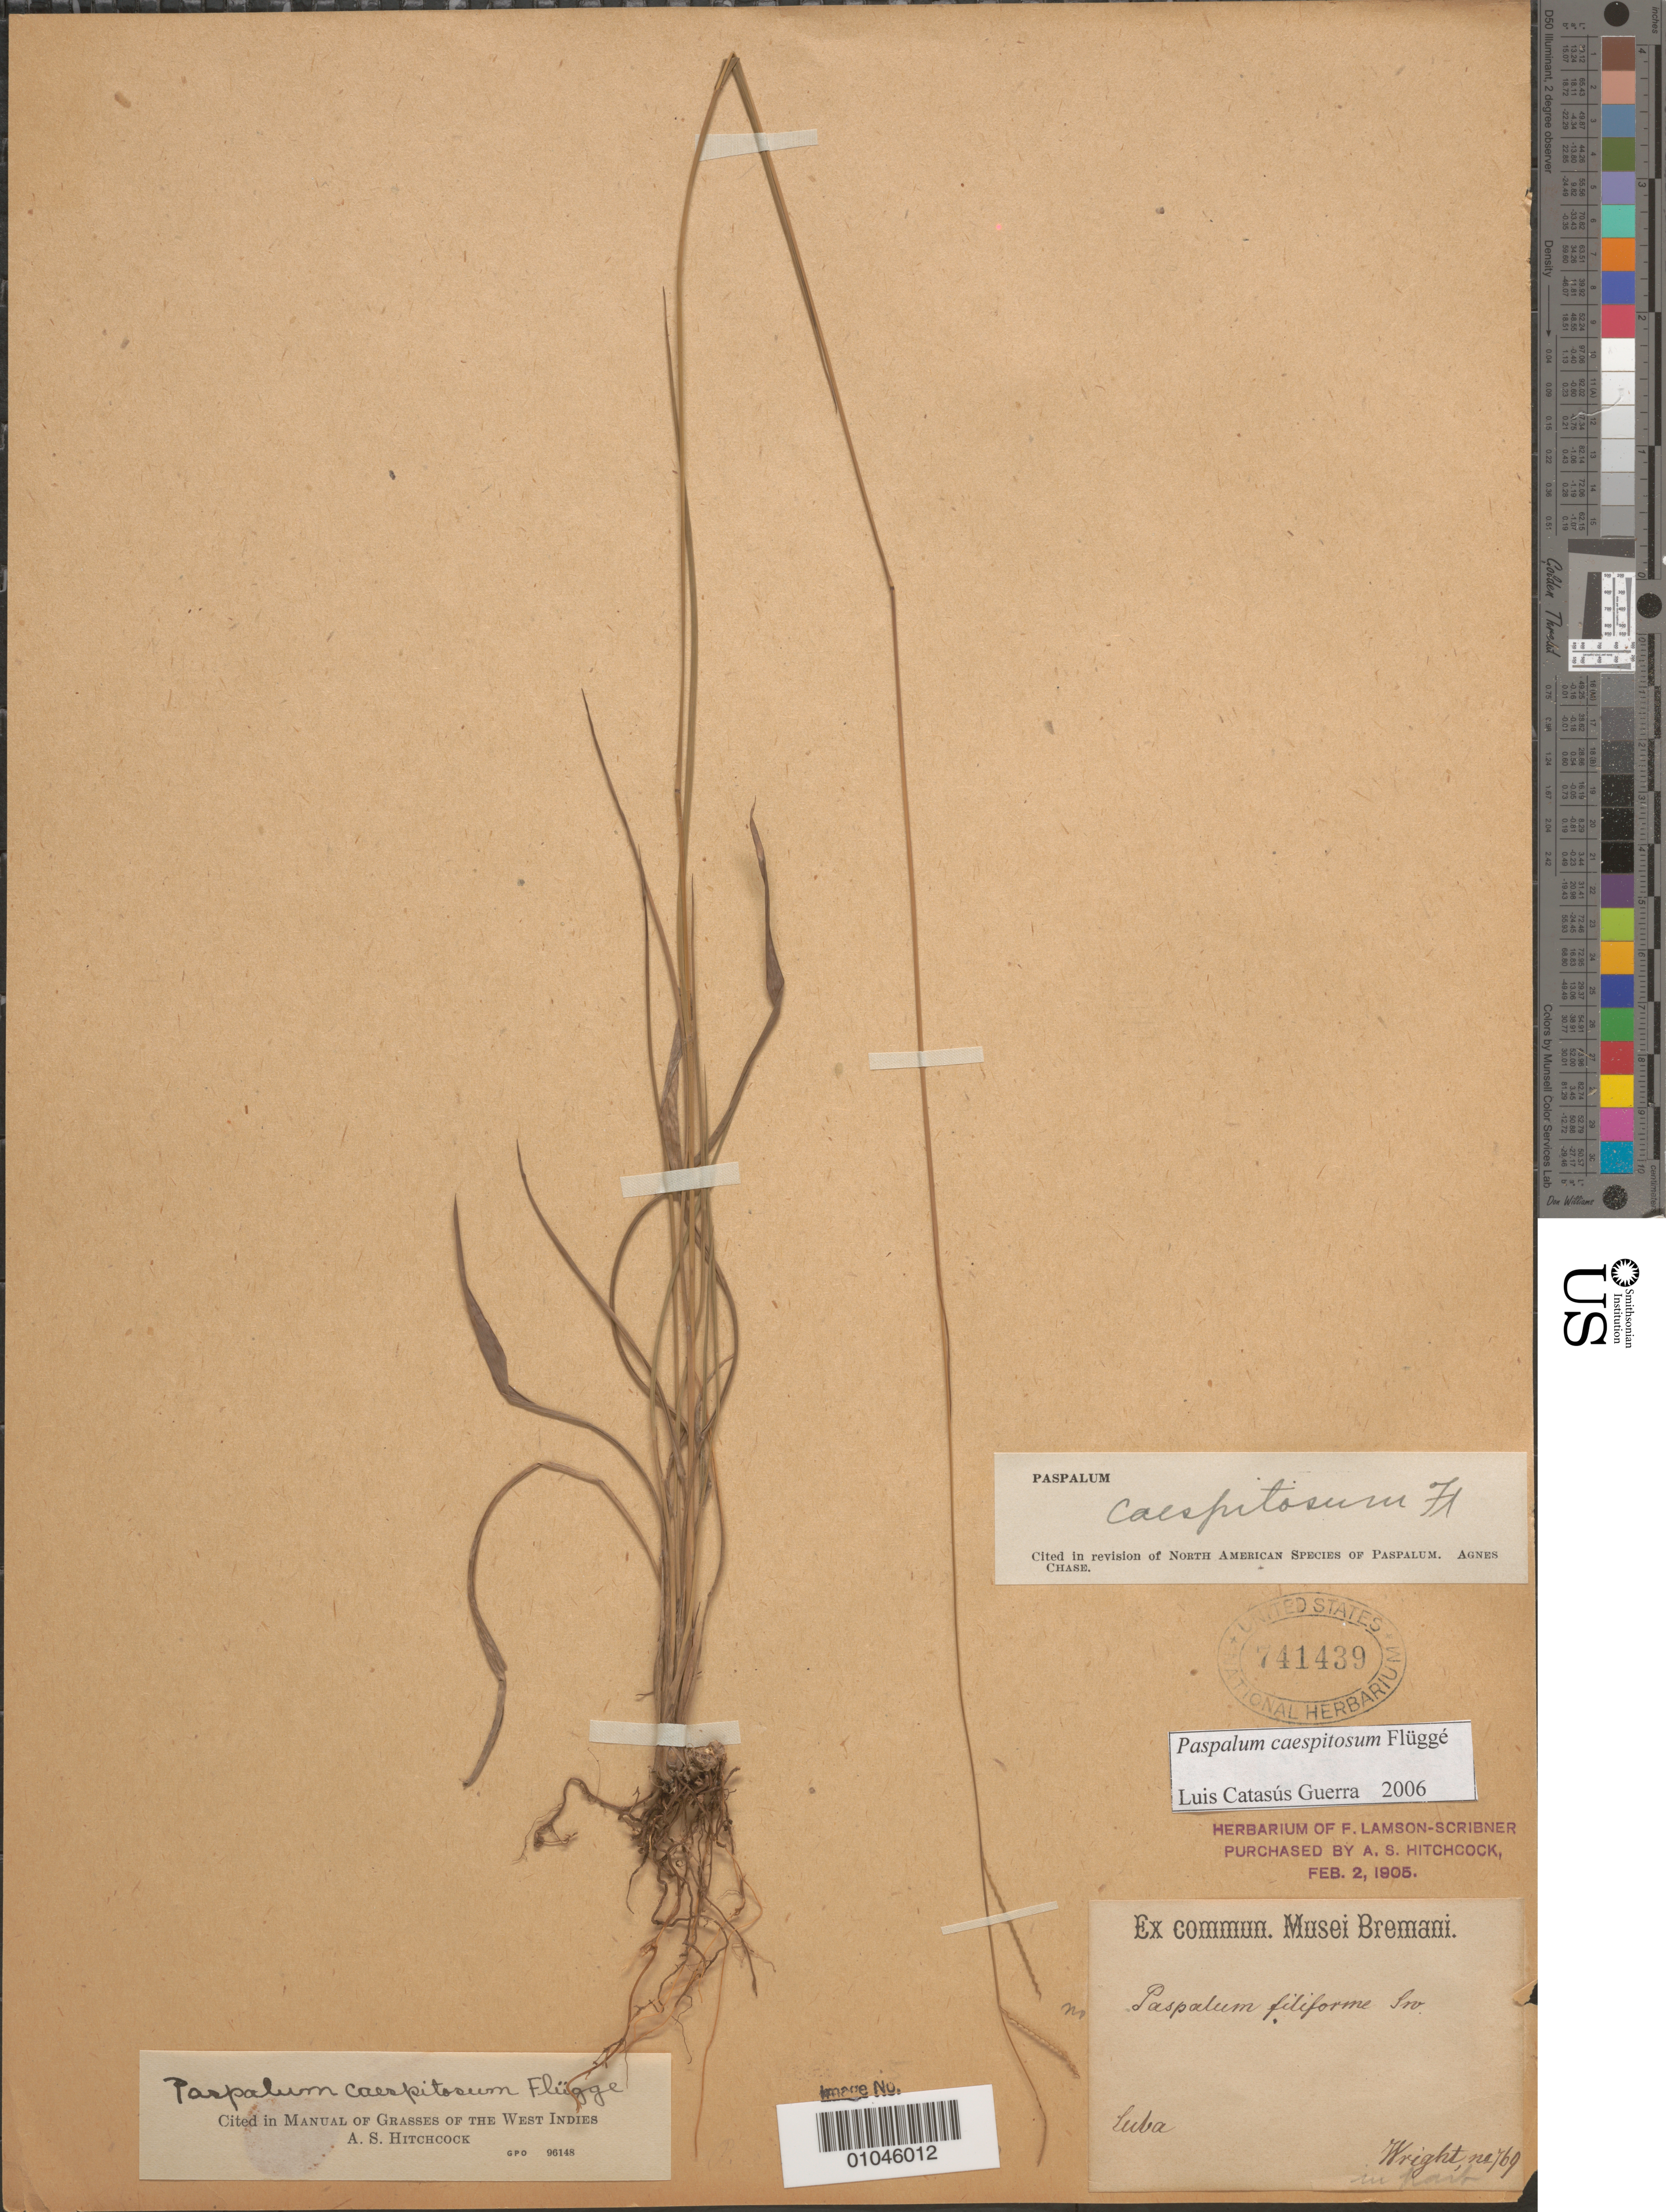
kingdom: Plantae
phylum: Tracheophyta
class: Liliopsida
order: Poales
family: Poaceae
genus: Paspalum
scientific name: Paspalum caespitosum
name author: Flüggé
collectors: C. Wright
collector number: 769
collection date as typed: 1800 to 1899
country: Cuba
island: Cuba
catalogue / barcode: US 741439